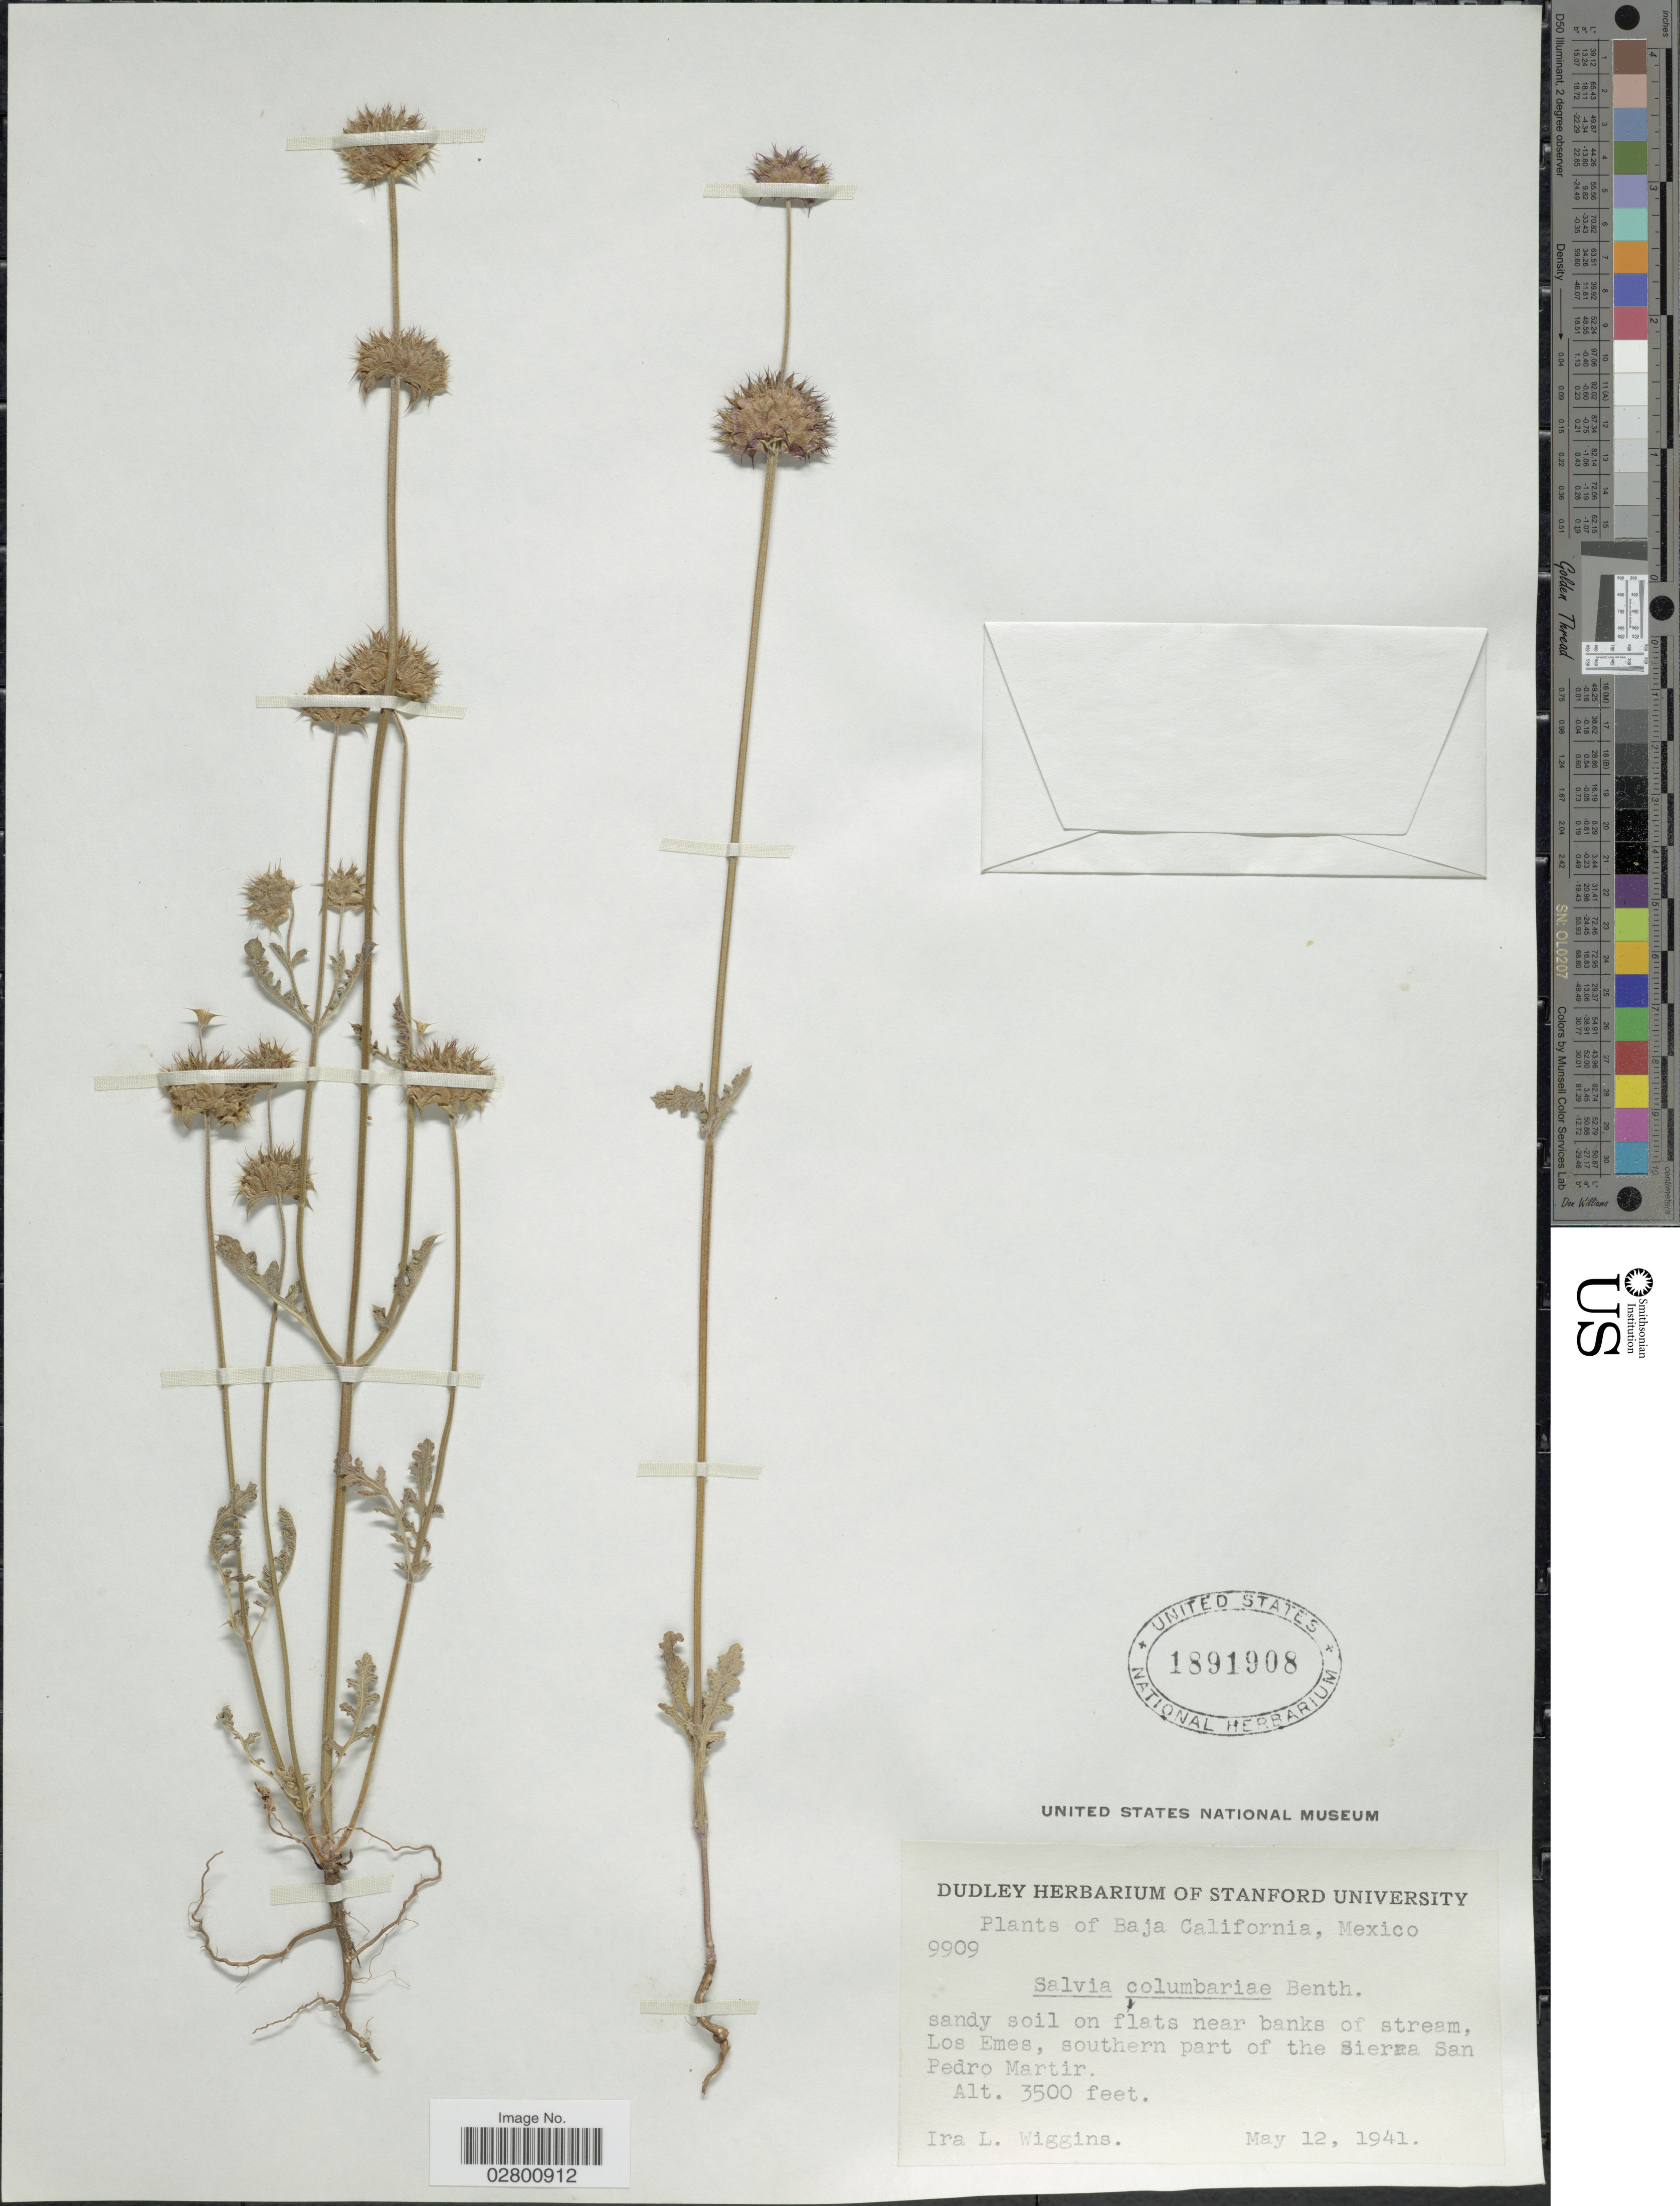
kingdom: Plantae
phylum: Tracheophyta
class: Magnoliopsida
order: Lamiales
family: Lamiaceae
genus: Salvia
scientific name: Salvia columbariae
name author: Benth.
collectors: I. L. Wiggins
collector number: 9909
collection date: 1941-05-12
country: Mexico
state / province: Baja California Sur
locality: Sandy soil on flats near banks of stream, Los Emes, southern part of the Sierra San Pedro Martir.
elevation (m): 1067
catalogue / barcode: US 1891908